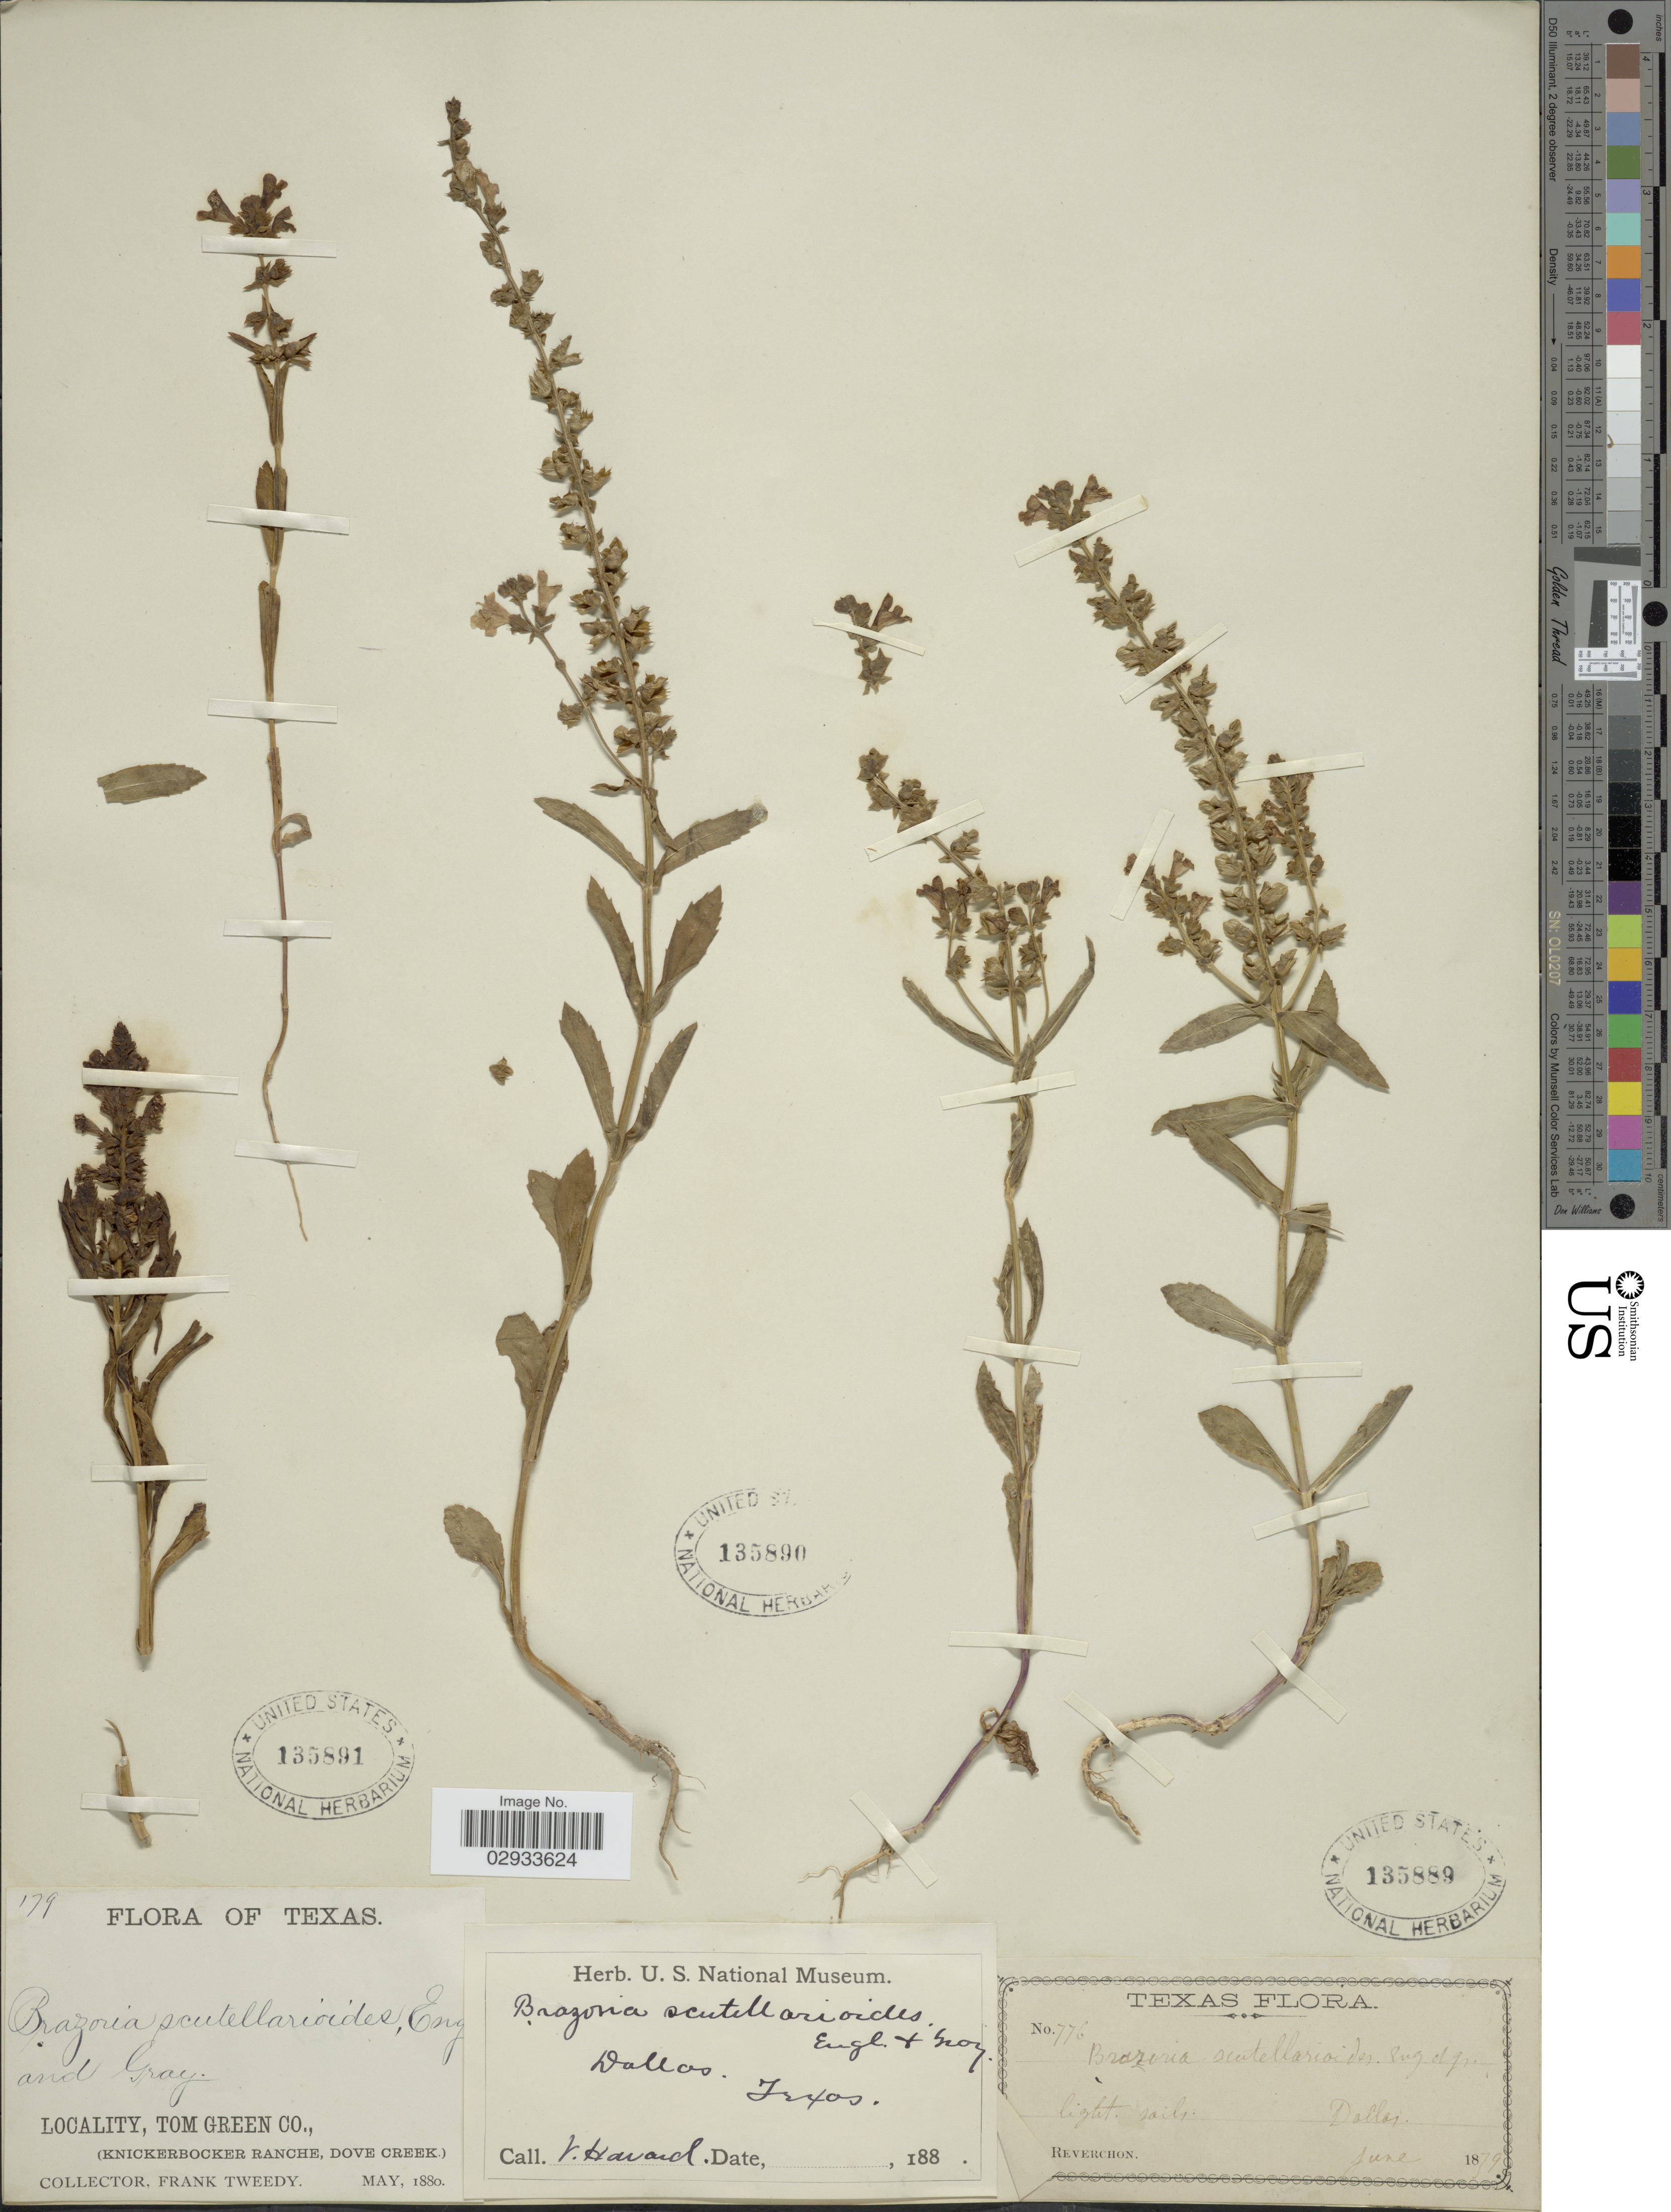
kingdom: Plantae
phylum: Tracheophyta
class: Magnoliopsida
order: Lamiales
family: Lamiaceae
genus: Brazoria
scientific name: Brazoria scutellarioides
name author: Engelm. & A. Gray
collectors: -. Reverchon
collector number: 776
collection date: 1879-06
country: United States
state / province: Texas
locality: Dallas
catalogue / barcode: US 135889-3